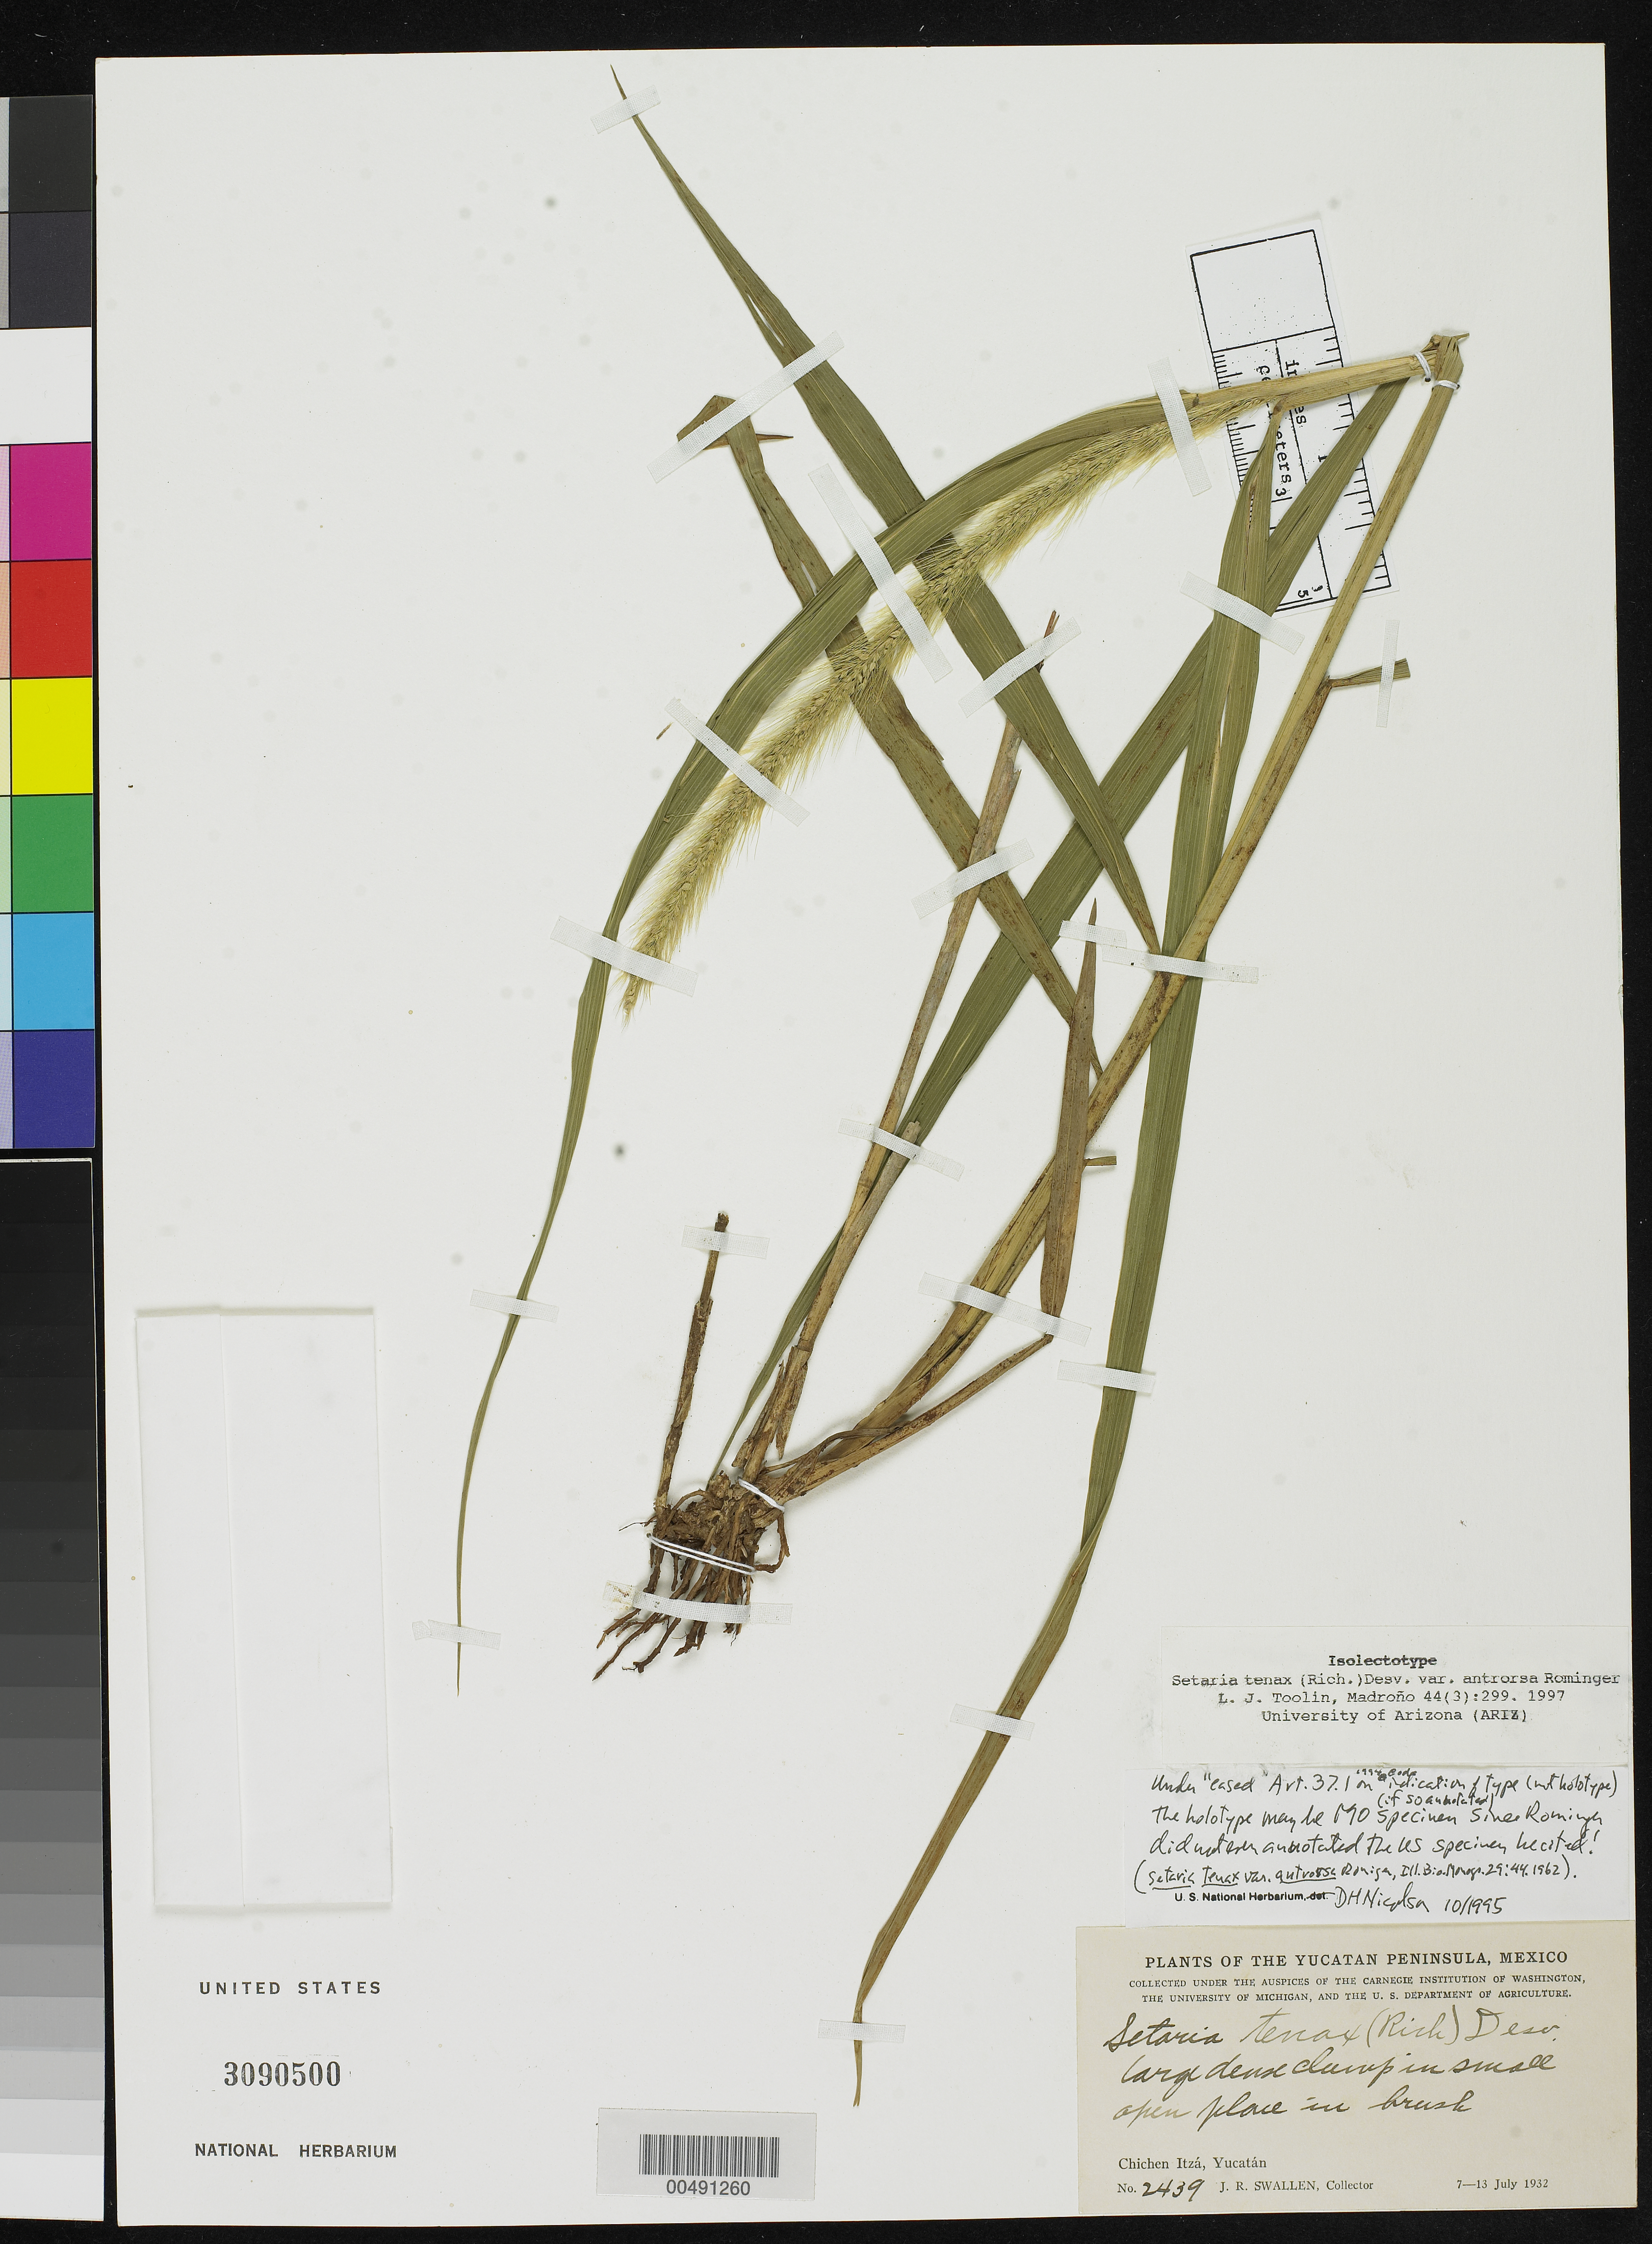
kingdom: Plantae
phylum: Tracheophyta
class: Liliopsida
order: Poales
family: Poaceae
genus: Setaria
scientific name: Setaria tenax var. antrorsa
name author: Rominger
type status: Isolectotype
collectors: J. R. Swallen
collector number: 2439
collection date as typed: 07 Jul 1932 to 13 Jul 1932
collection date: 1932-07-07/1932-07-13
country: Mexico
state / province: Yucatán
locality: Chichen Itza.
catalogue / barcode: US 3090500